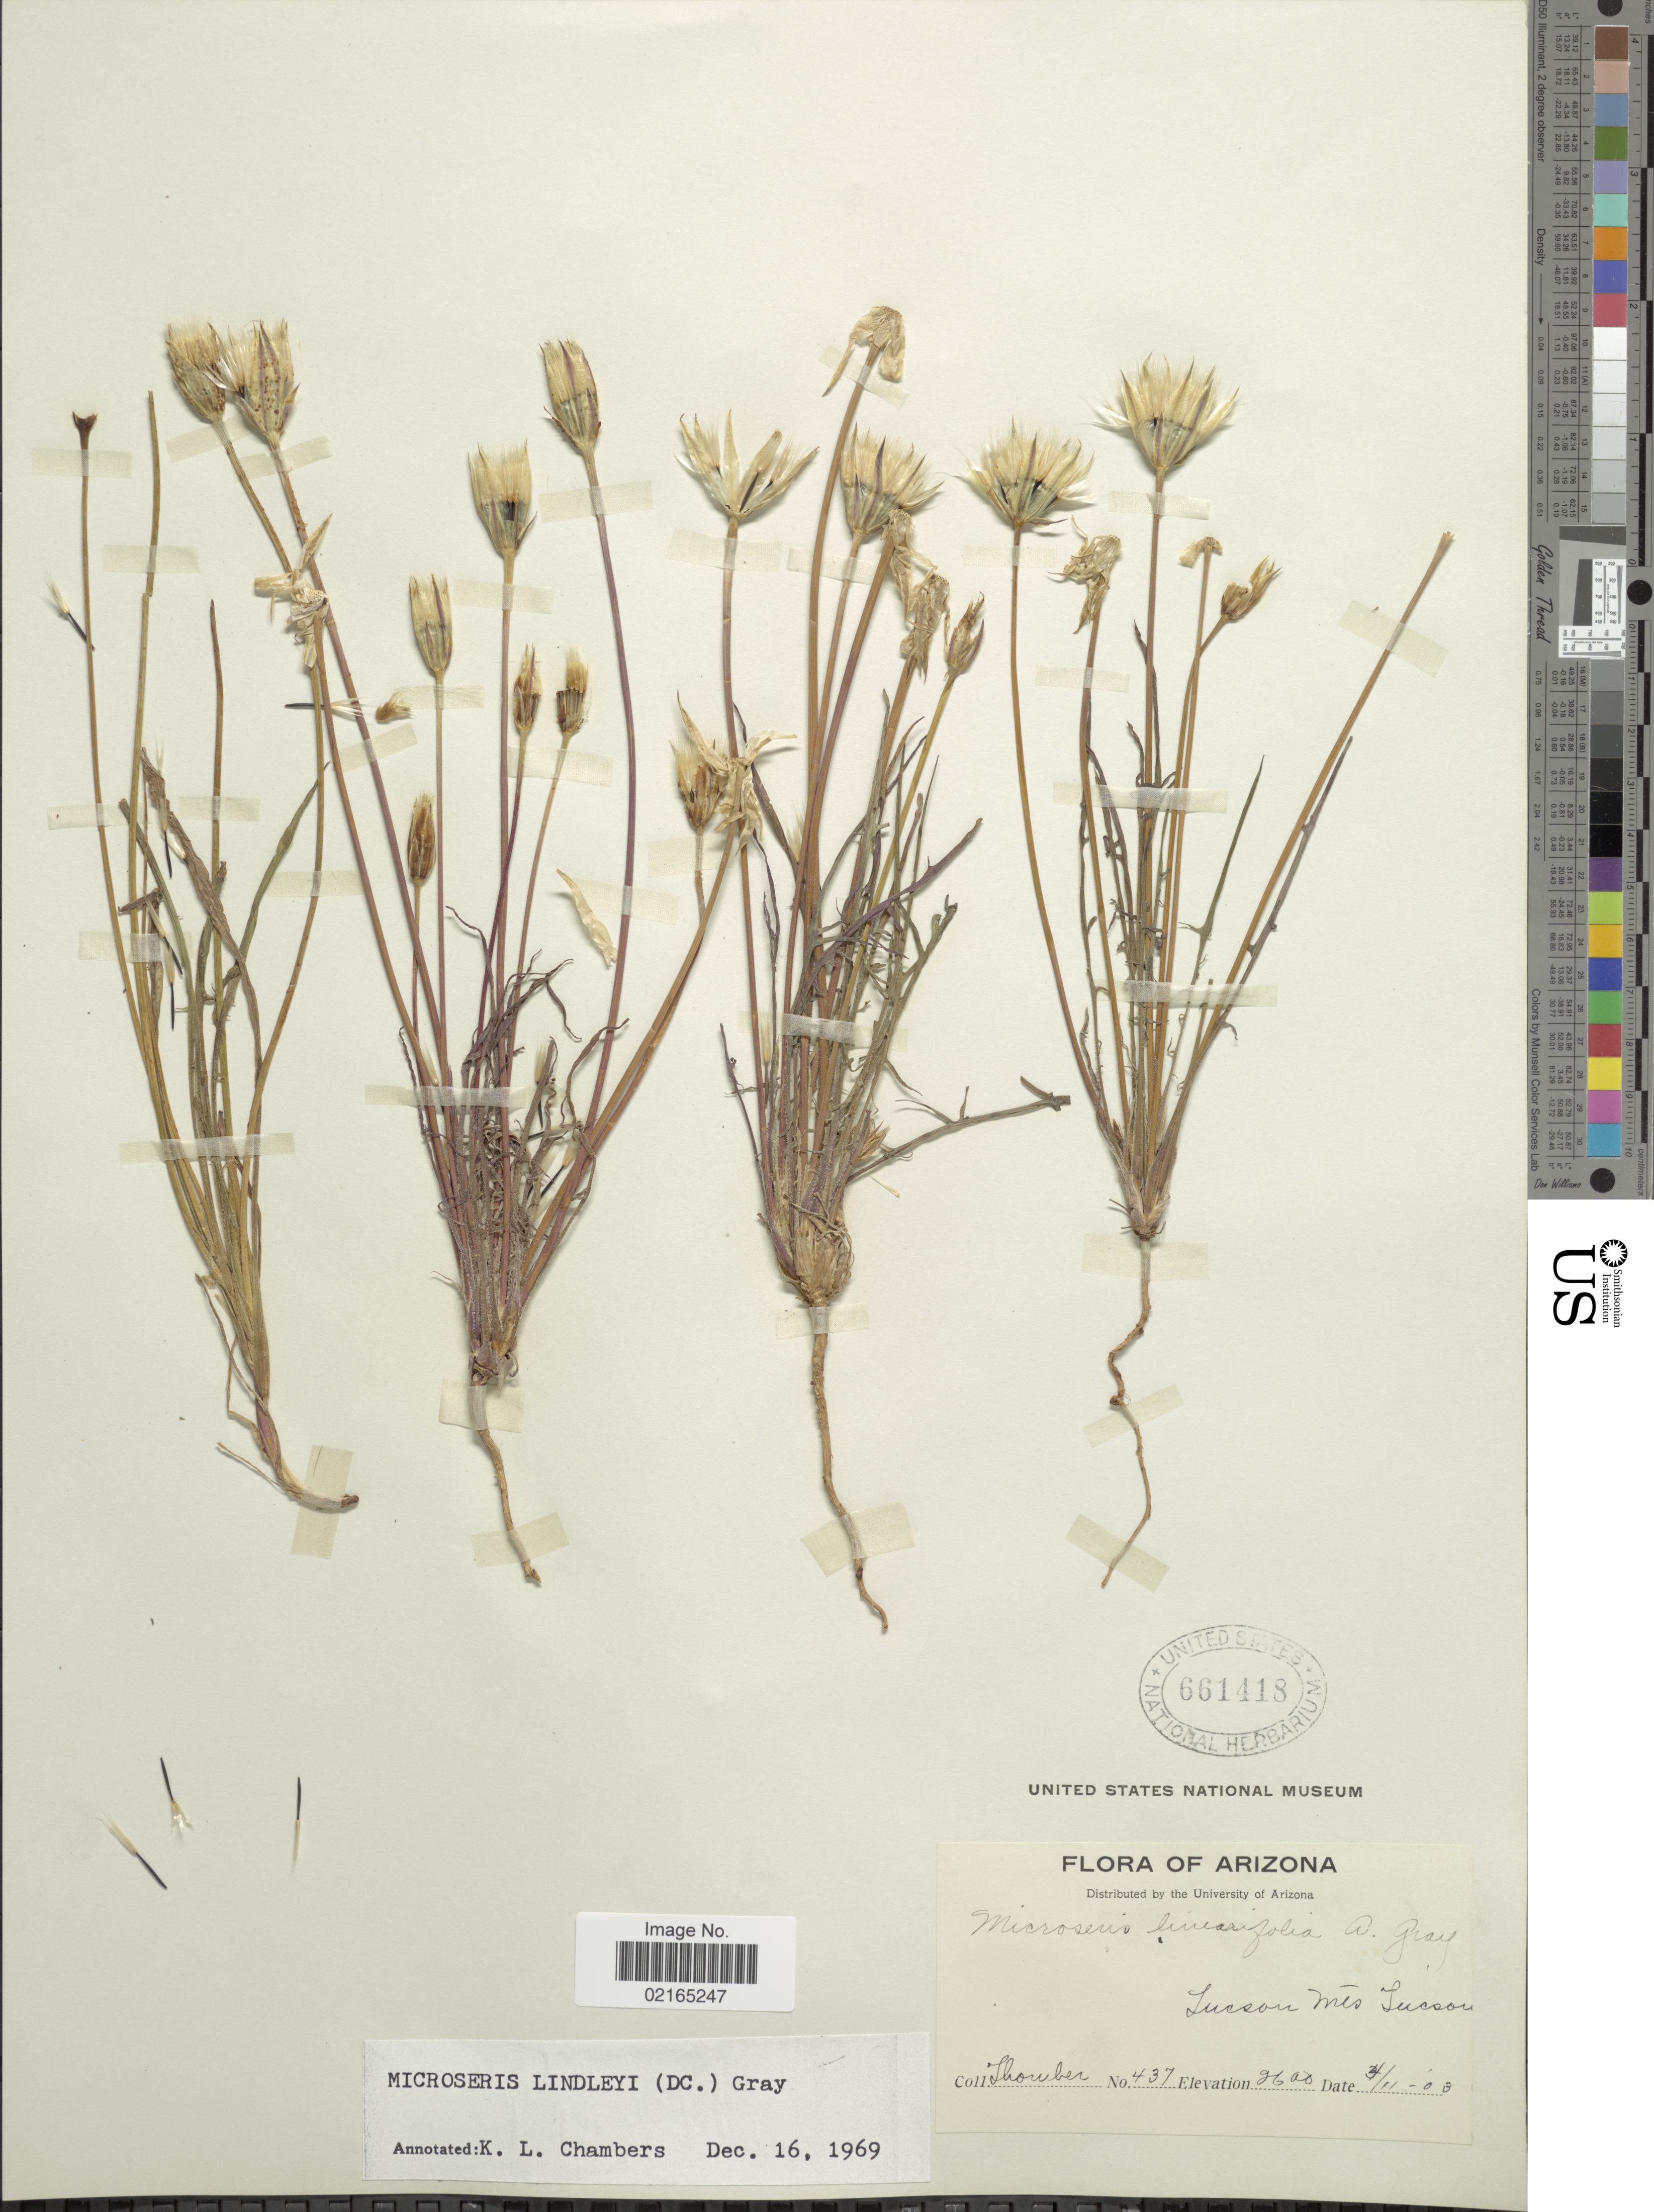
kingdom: Plantae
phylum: Tracheophyta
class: Magnoliopsida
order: Asterales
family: Asteraceae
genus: Uropappus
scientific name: Uropappus lindleyi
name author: (DC.) Nutt.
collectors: J. Thornber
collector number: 437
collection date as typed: Transcribed d/m/y: 11/4/03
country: United States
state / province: Arizona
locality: Tucson Mts Tucson.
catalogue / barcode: US 661418